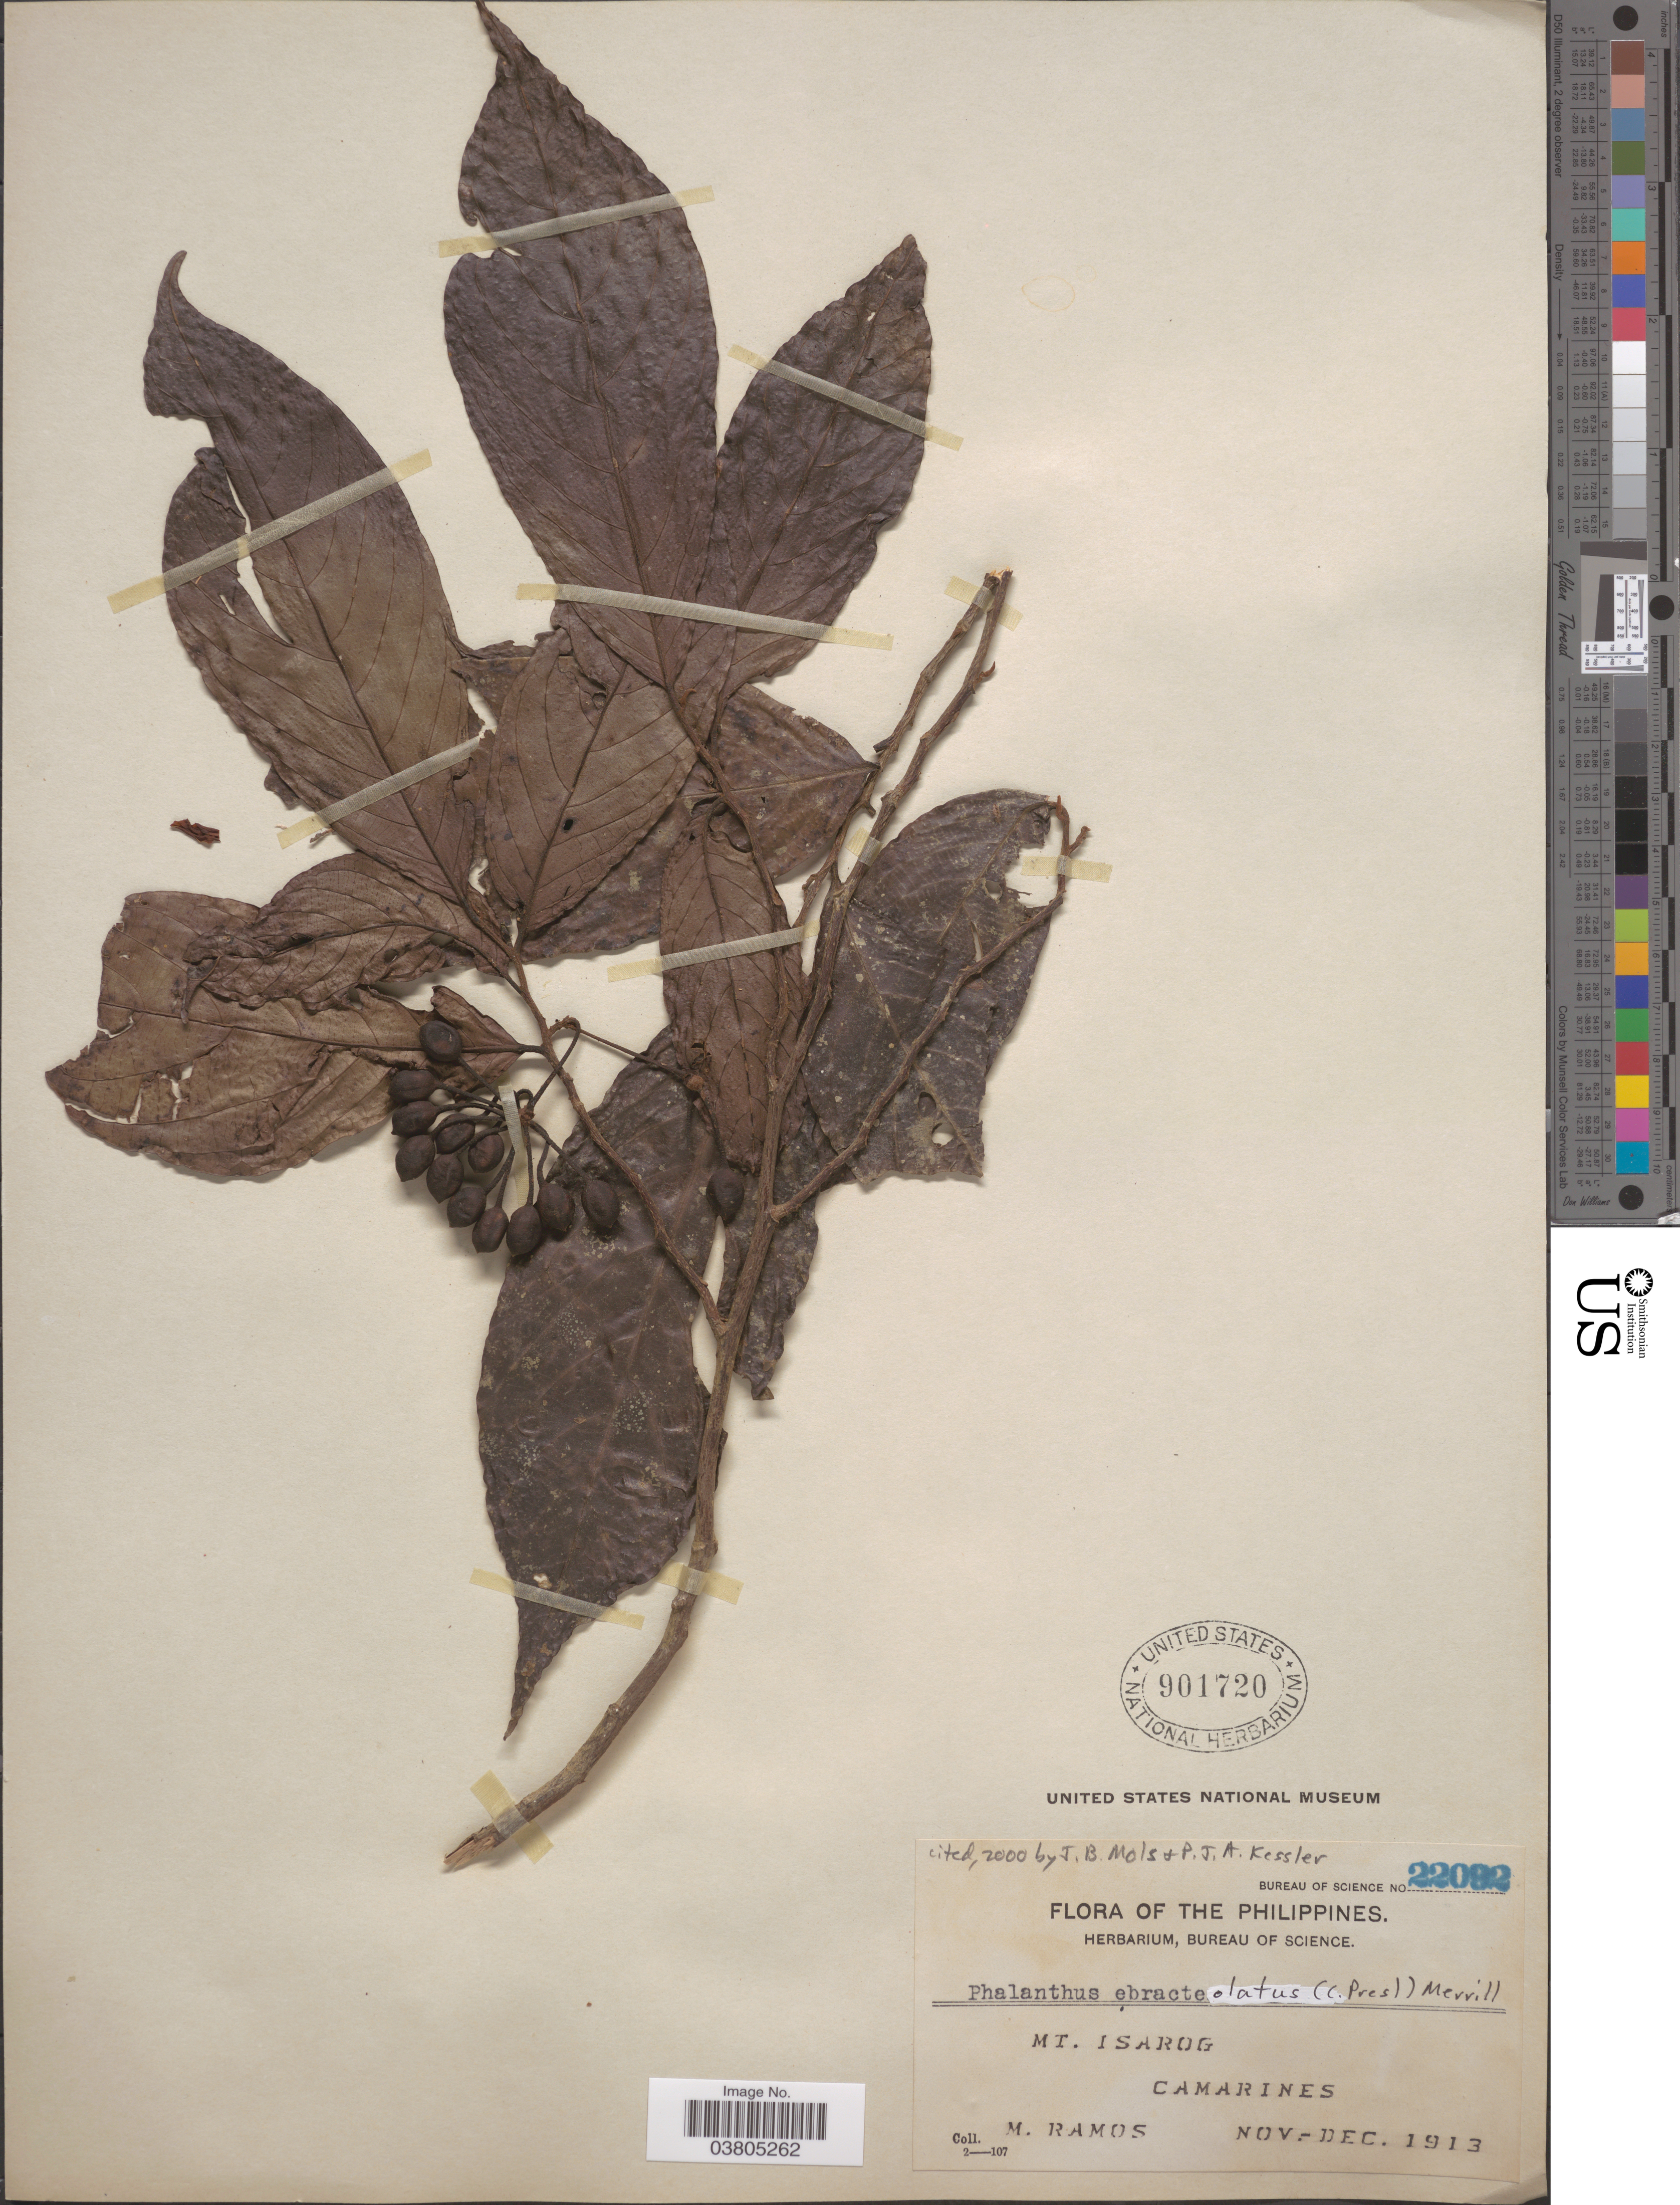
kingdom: Plantae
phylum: Tracheophyta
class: Magnoliopsida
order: Magnoliales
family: Annonaceae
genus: Phaeanthus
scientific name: Phaeanthus ebracteolatus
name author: (C. Presl) Merr.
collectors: M. Ramos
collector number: Bureau of Science 22092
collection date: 1913-11/1913-12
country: Philippines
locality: Mt. Isarog. Camarines.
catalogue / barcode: US 901720